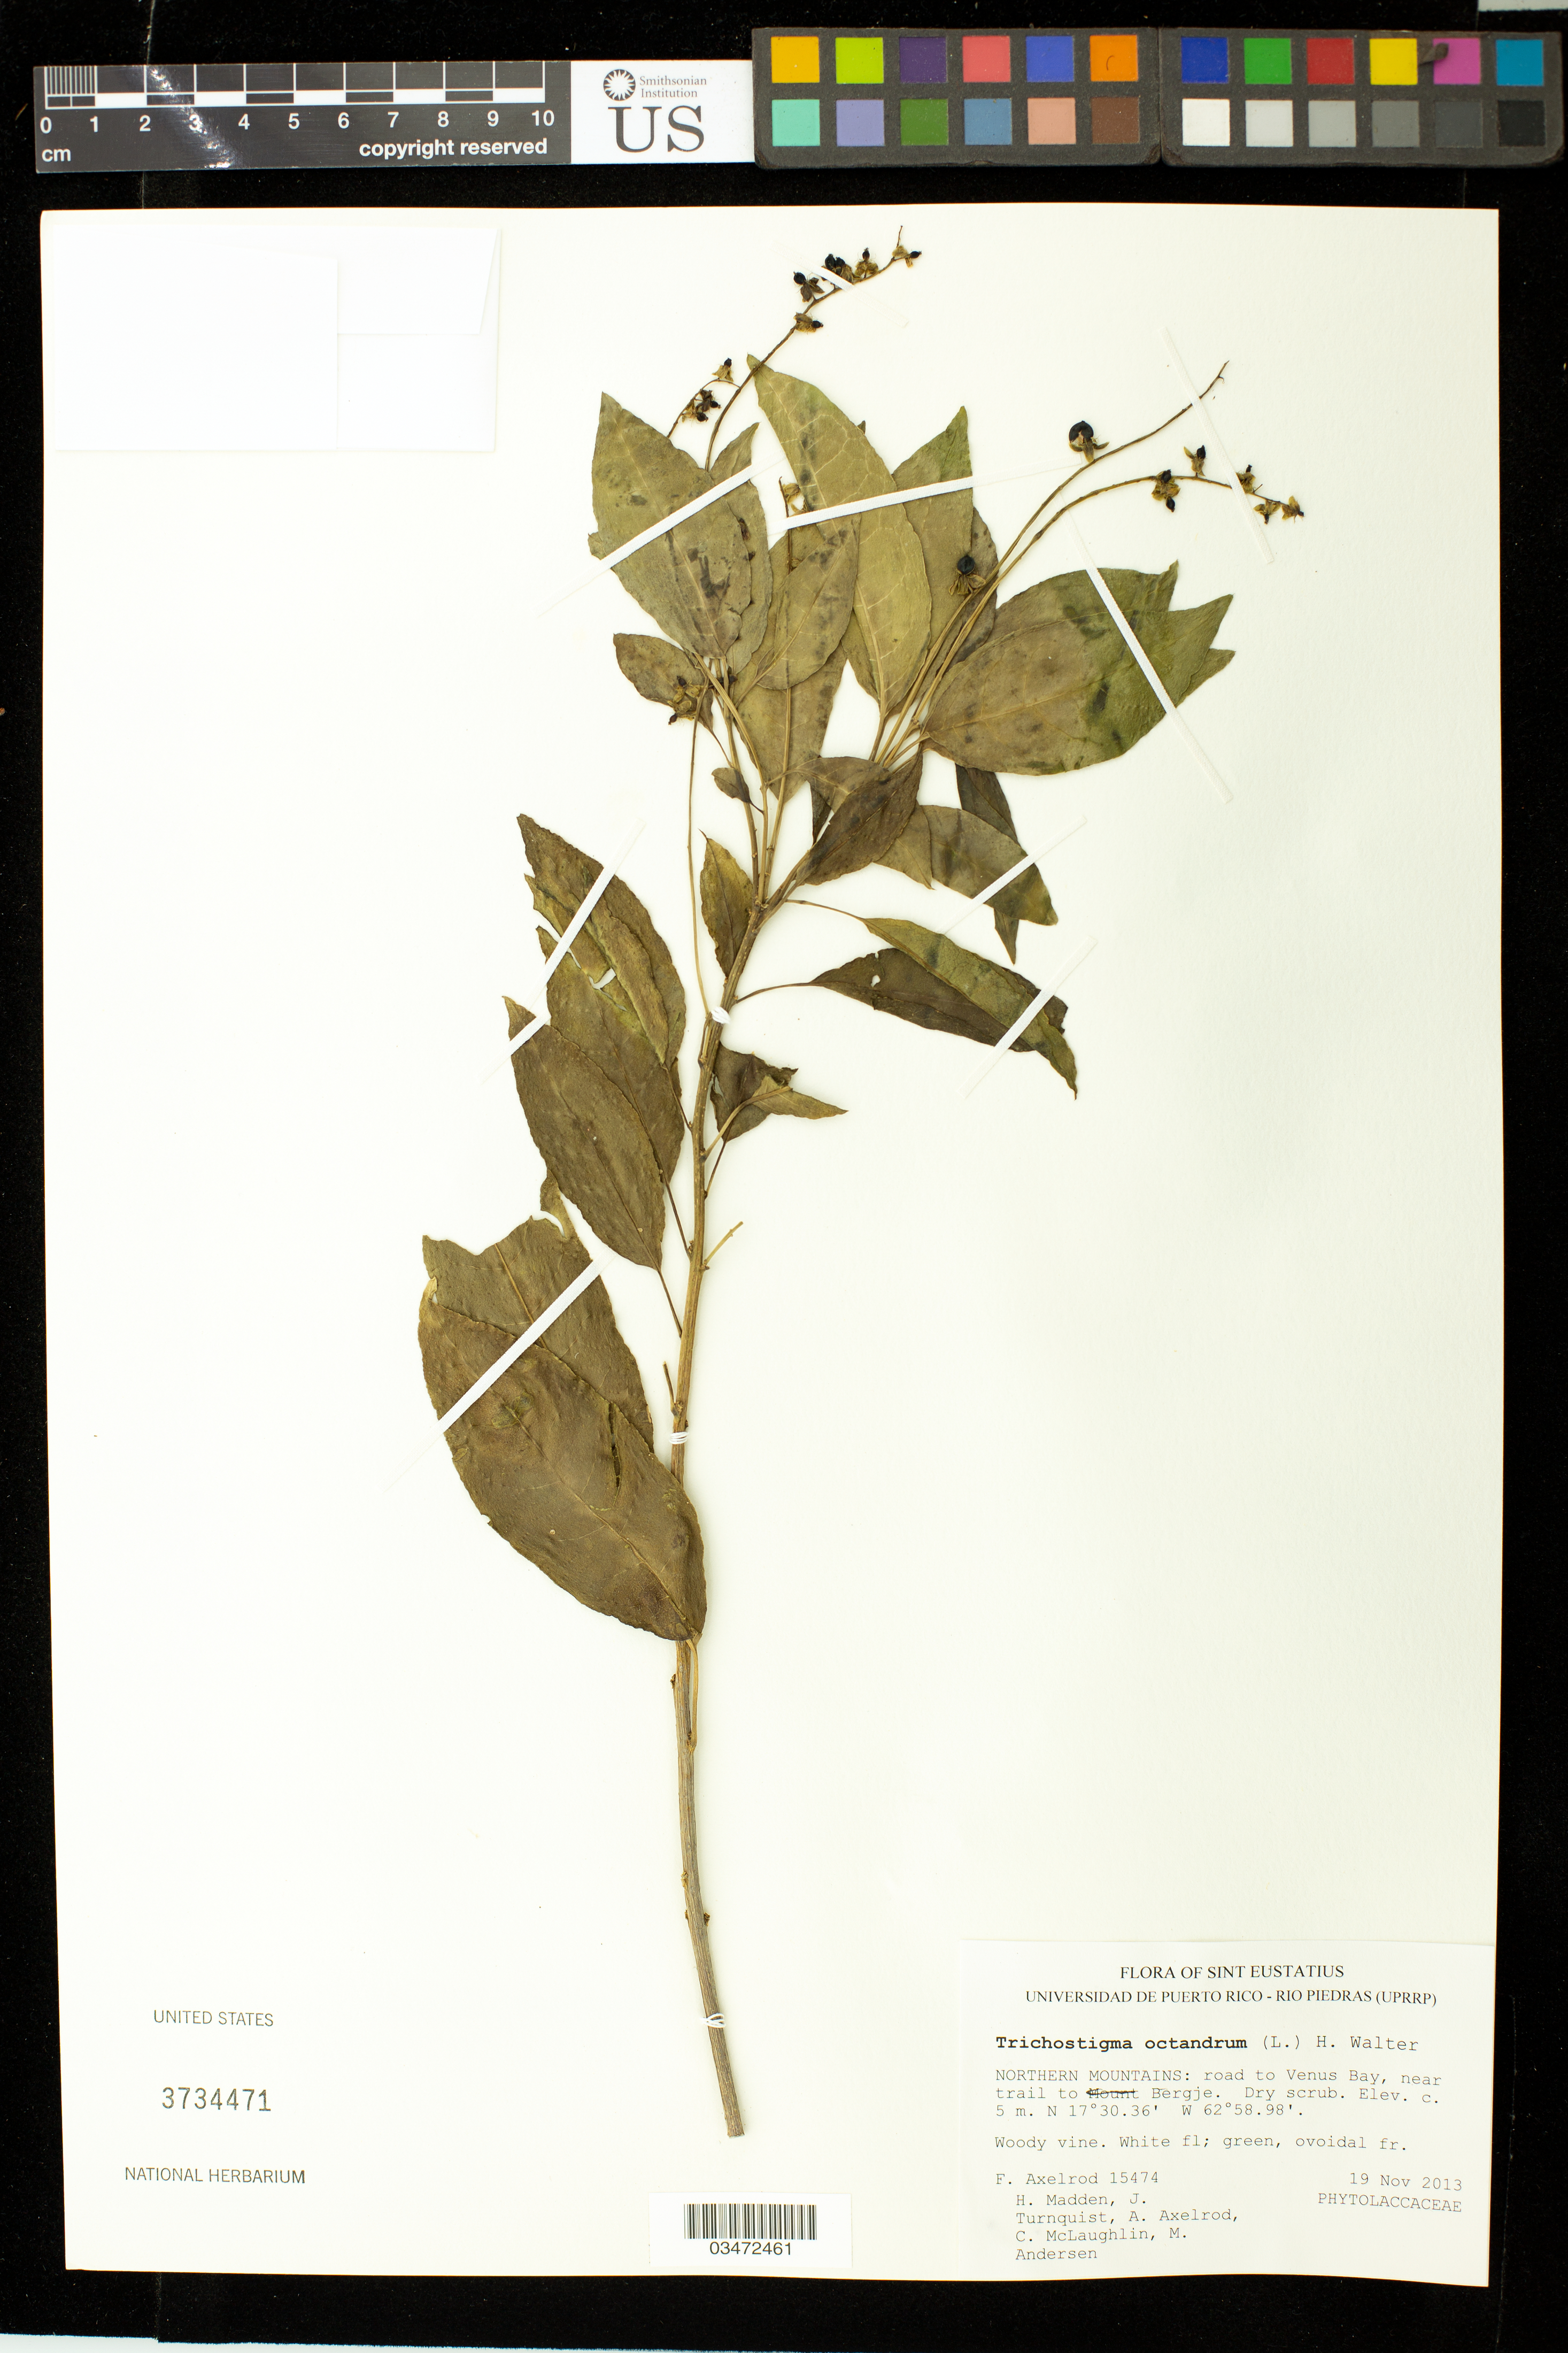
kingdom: Plantae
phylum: Tracheophyta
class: Magnoliopsida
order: Caryophyllales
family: Phytolaccaceae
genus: Trichostigma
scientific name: Trichostigma octandrum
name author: (L.) H. Walter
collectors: F. S. Axelrod, H. Madden, J. Turnquist, A. Axelrod, C. McLaughlin & M. Andersen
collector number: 15474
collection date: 2013-11-19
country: Netherlands Antilles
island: St. Eustatius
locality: Northern Mountains, road to Venus Bay, near trail to Bergje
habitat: Dry scrub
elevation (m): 5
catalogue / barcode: US 3734471